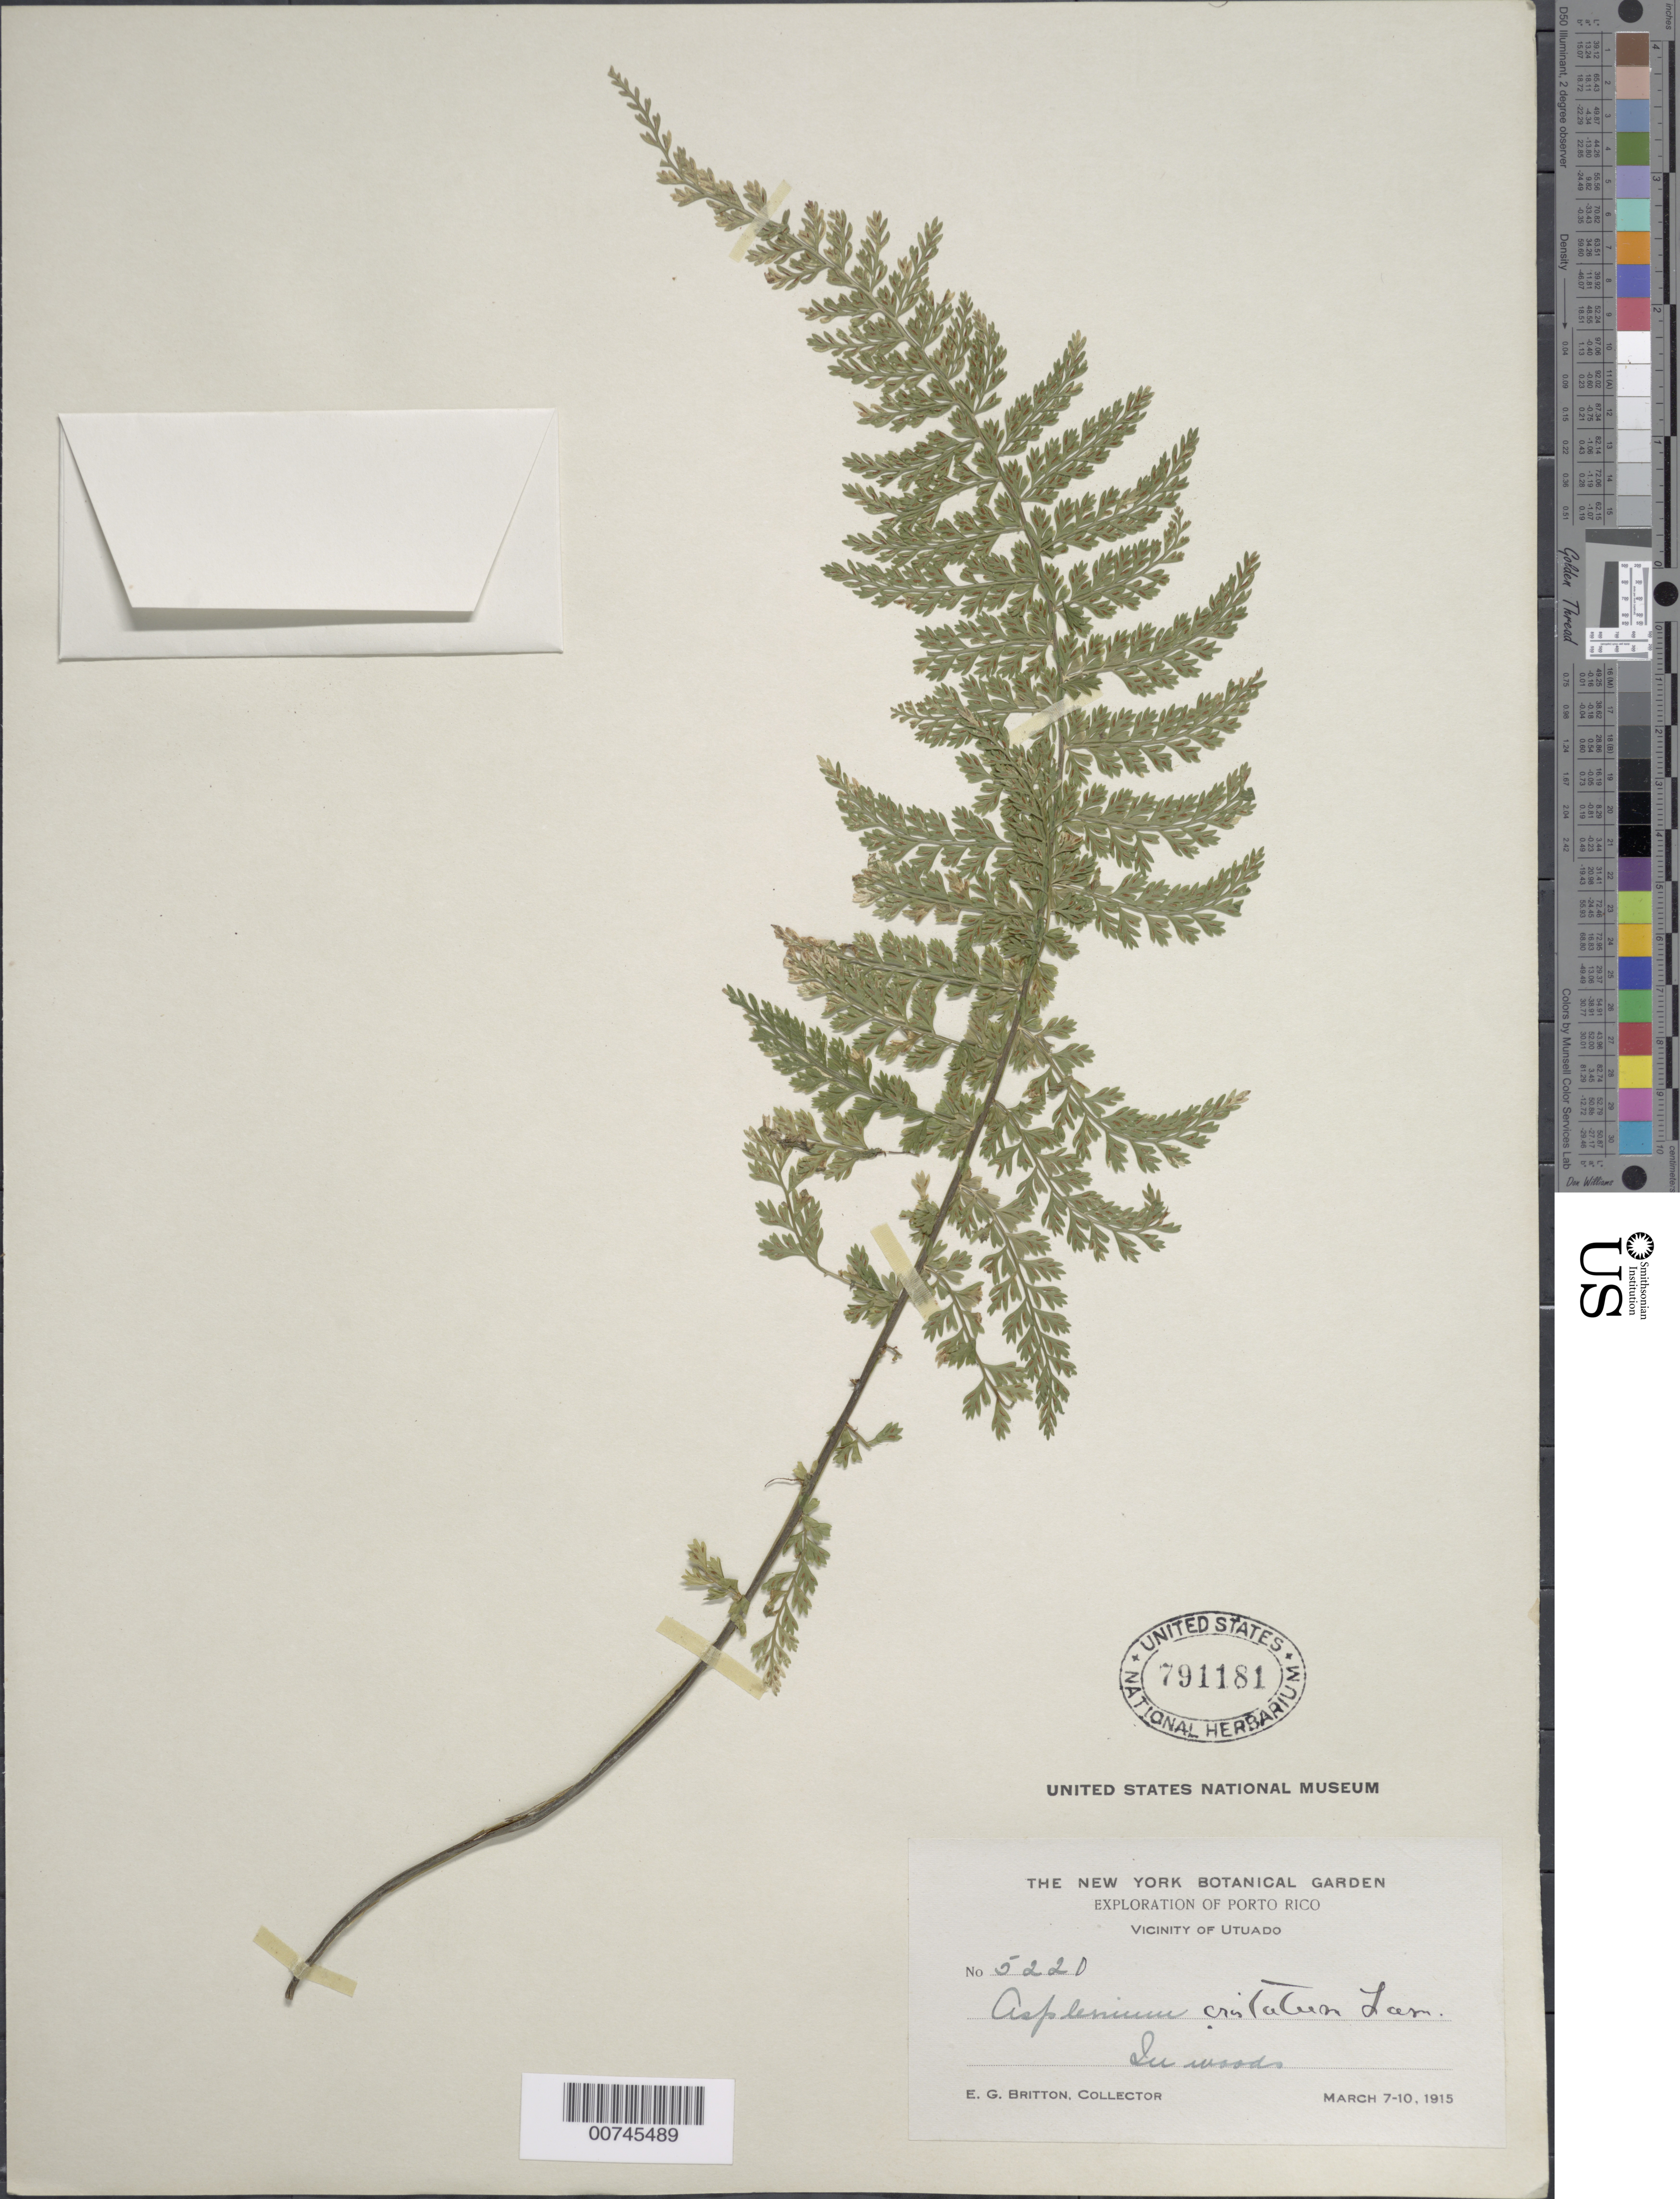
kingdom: Plantae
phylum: Tracheophyta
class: Polypodiopsida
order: Polypodiales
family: Aspleniaceae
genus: Asplenium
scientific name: Asplenium cristatum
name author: Lam.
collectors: E. G. Britton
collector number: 5220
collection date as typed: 07 Mar 1915 to 10 Mar 1915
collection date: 1915-03-07/1915-03-10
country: Puerto Rico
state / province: Utuado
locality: Vicinity of Utuado.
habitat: In woods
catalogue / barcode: US 791181